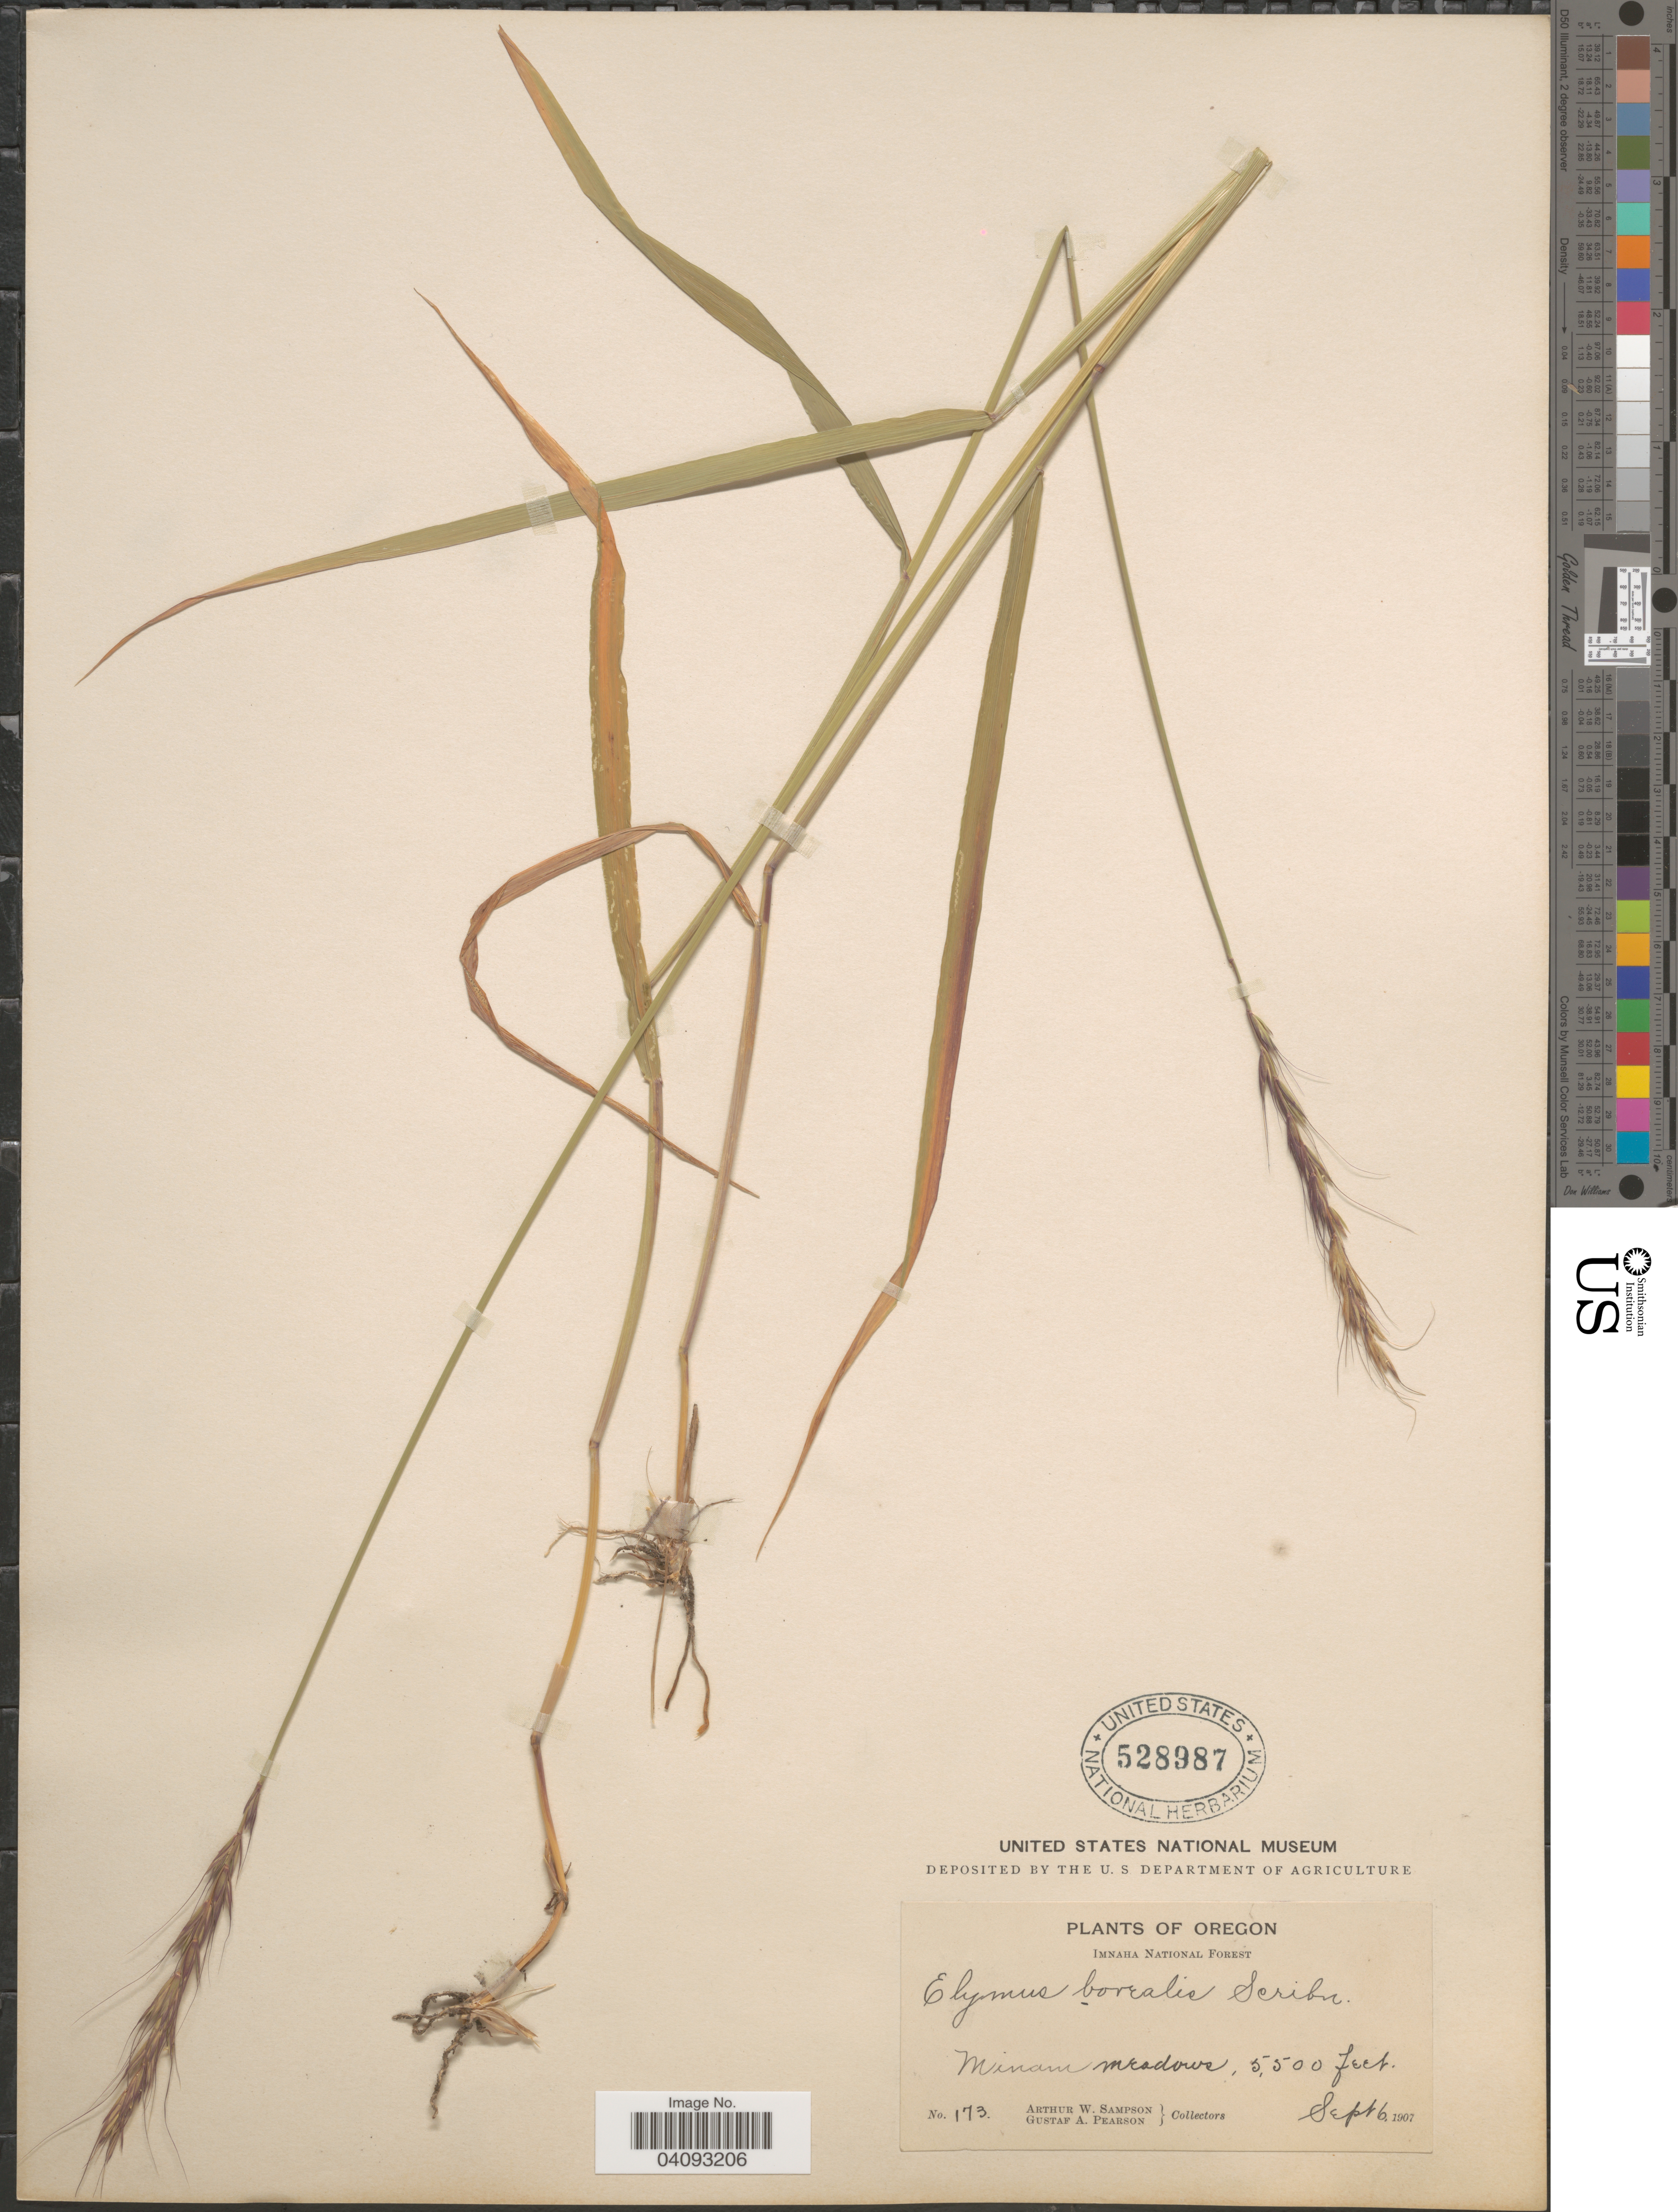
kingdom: Plantae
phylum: Tracheophyta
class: Liliopsida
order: Poales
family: Poaceae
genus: Elymus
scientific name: Elymus glaucus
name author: Buckley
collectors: A. Sampson & G. Pearson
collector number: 173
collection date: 1907-09-06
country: United States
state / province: Oregon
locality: Imnaha National Forest. Minam meadows.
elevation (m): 1676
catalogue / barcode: US 528987